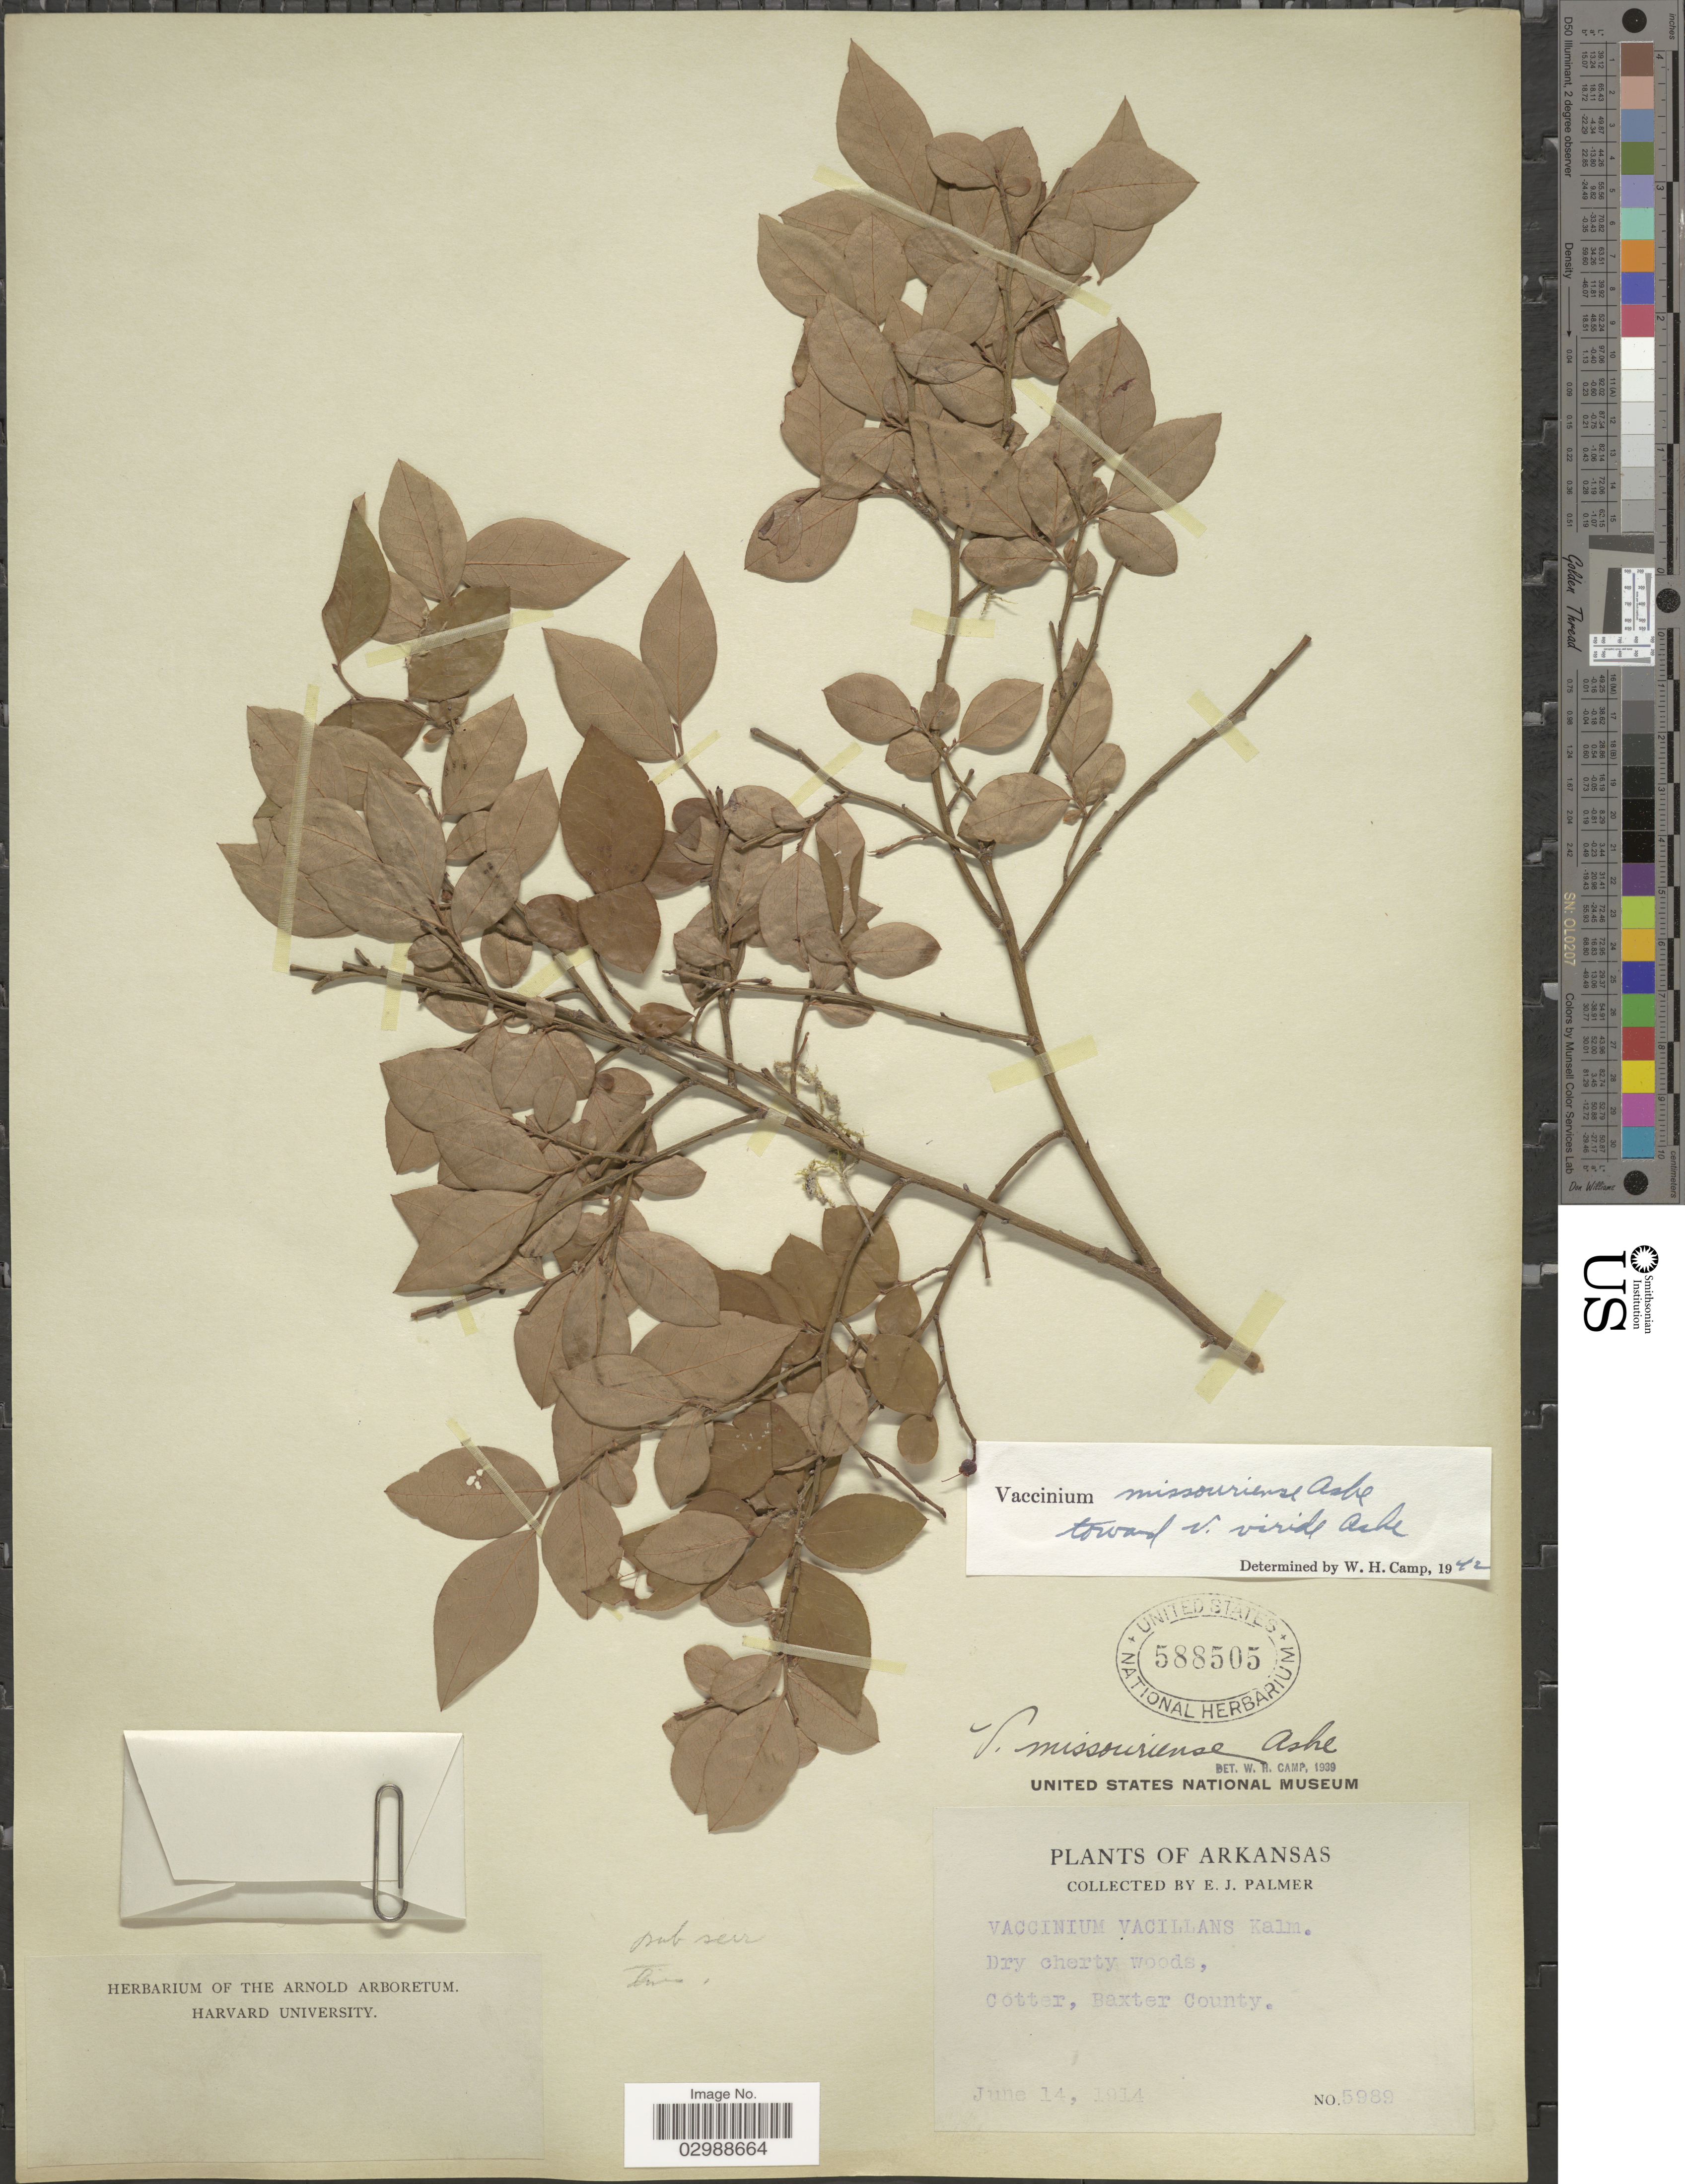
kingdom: Plantae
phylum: Tracheophyta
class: Magnoliopsida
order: Ericales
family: Ericaceae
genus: Vaccinium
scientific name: Vaccinium missouriense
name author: (Ashe) Ashe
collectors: E. J. Palmer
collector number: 5989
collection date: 1914-06-14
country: United States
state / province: Arkansas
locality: Cotter, Baxter County.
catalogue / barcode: US 588505